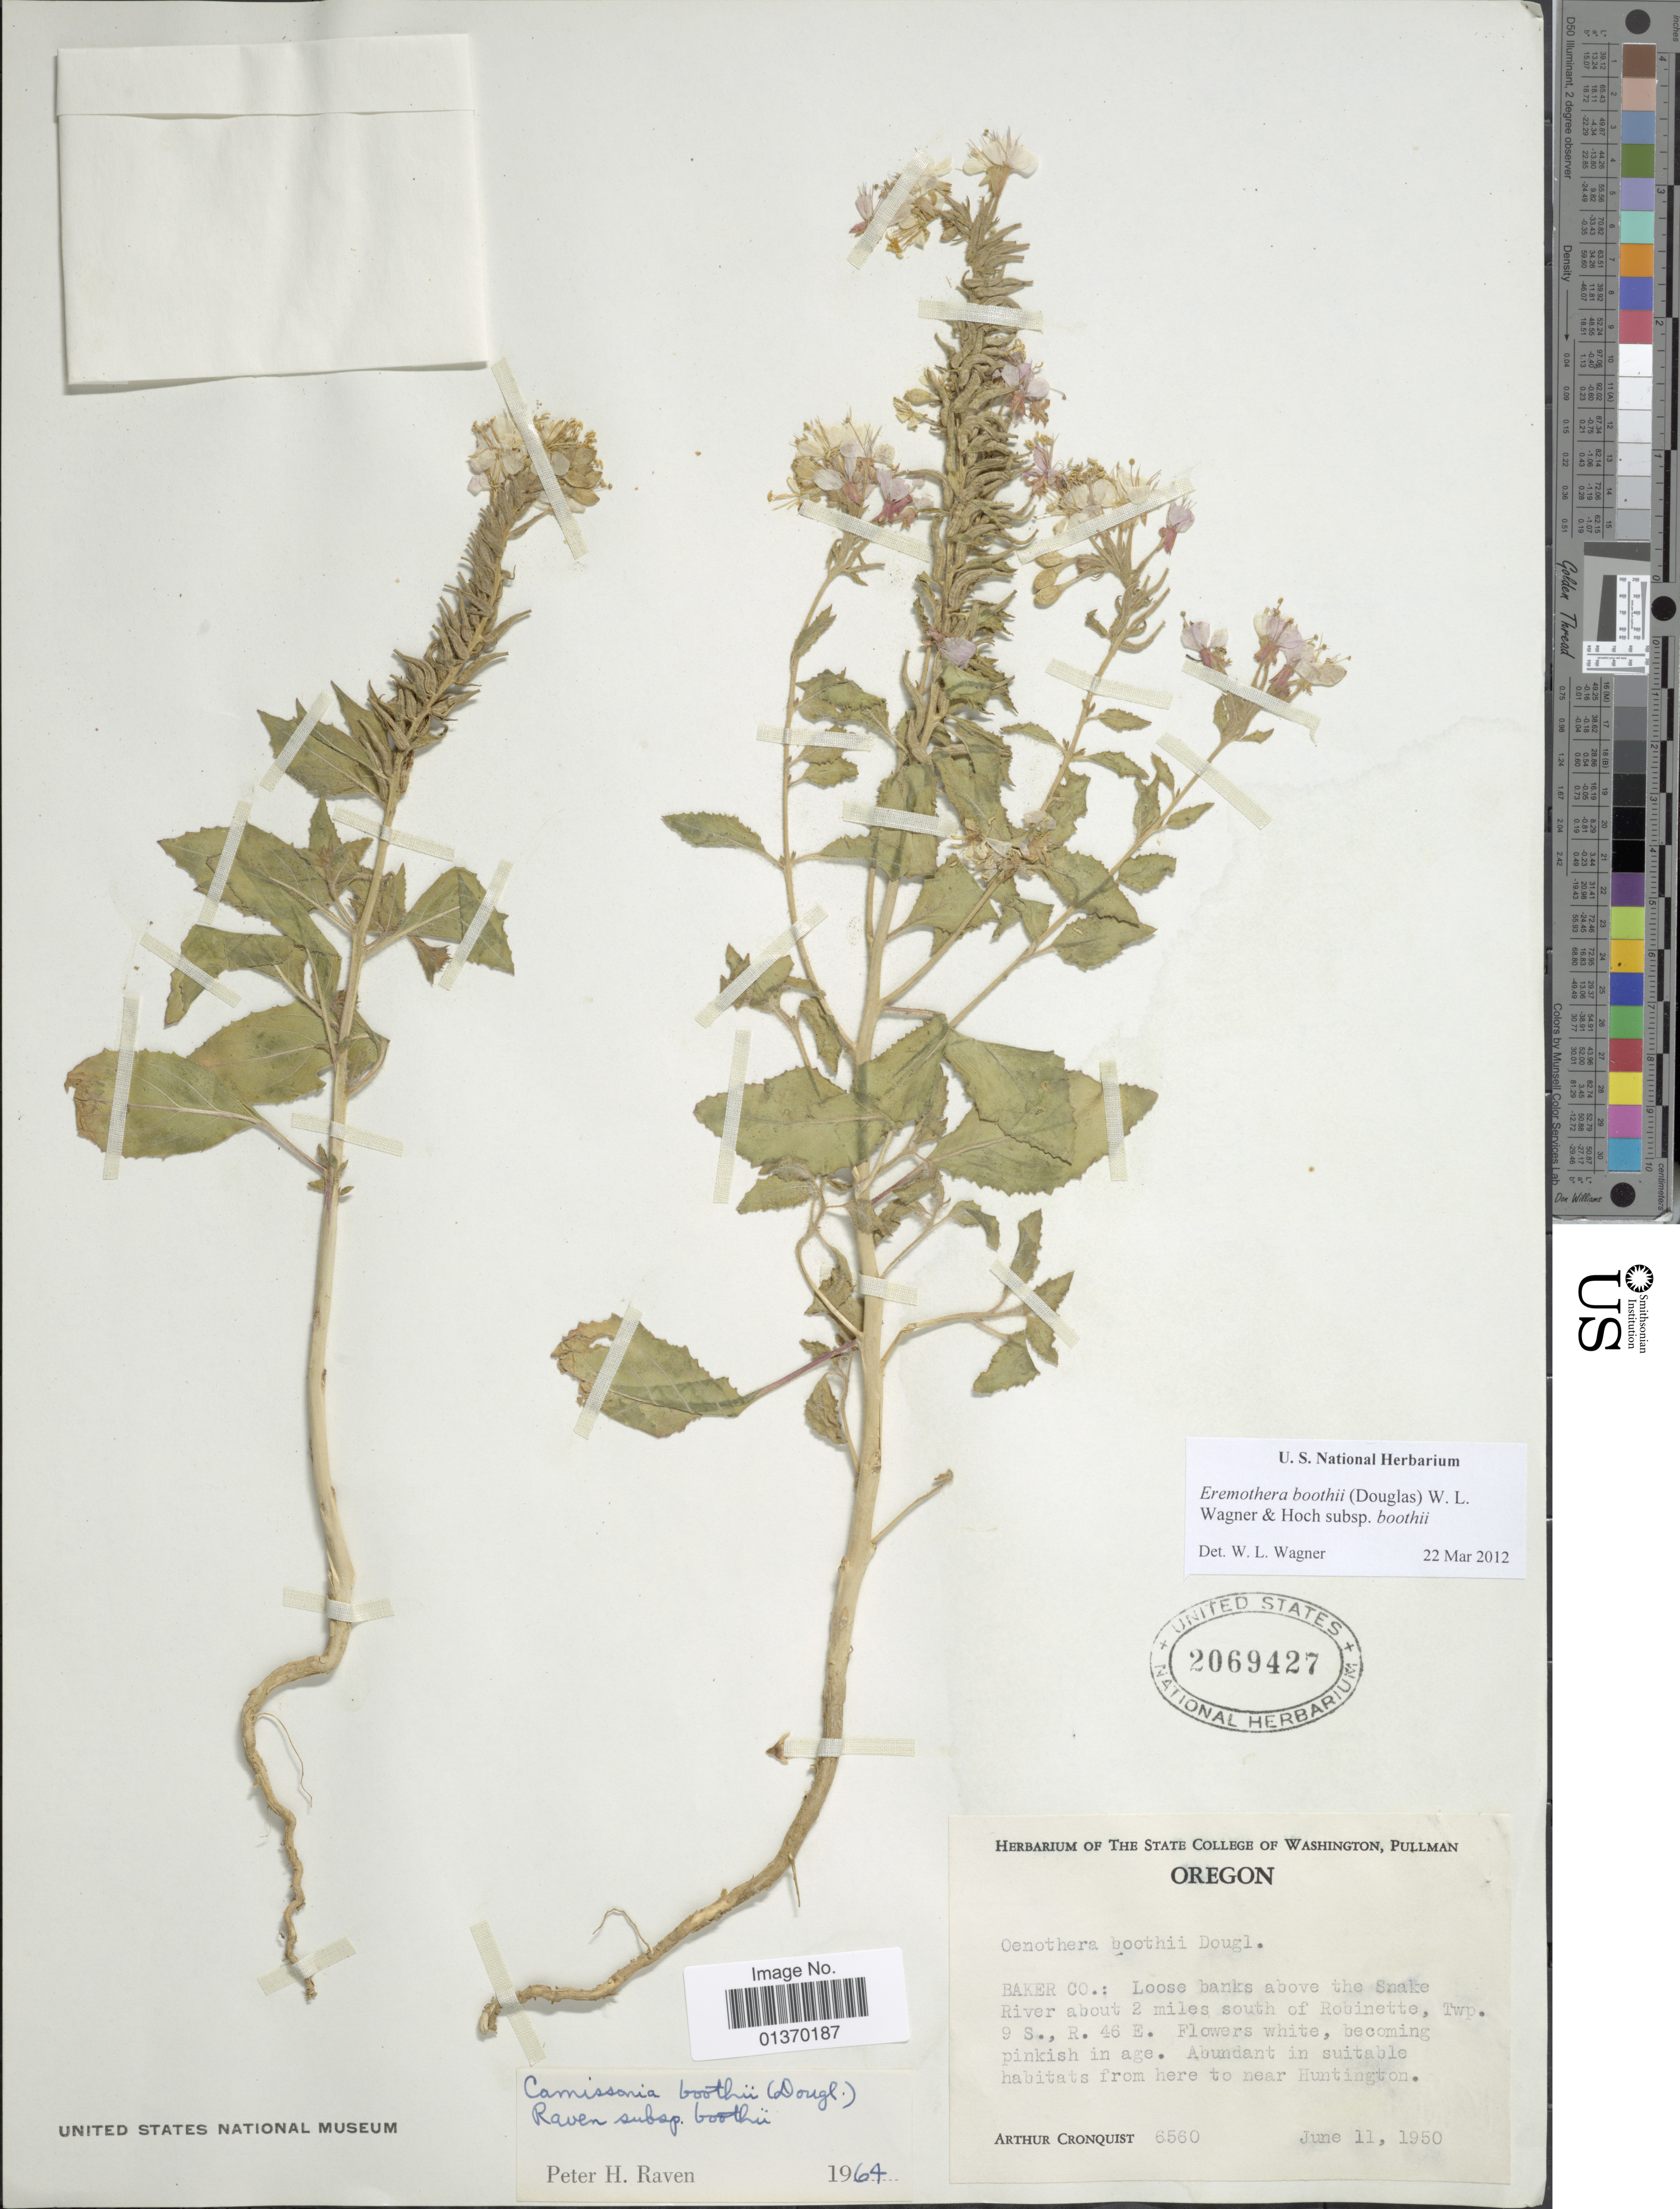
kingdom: Plantae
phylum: Tracheophyta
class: Magnoliopsida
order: Myrtales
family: Onagraceae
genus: Eremothera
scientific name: Eremothera boothii subsp. boothii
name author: (Douglas) W.L. Wagner & Hoch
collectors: A. J. Cronquist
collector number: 6560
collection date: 1950-06-11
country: United States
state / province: Oregon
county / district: Baker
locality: Loose banks above the Snake River about 2 miles south of Robinette, Twp. 9 S., R. 46 E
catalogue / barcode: US 2069427